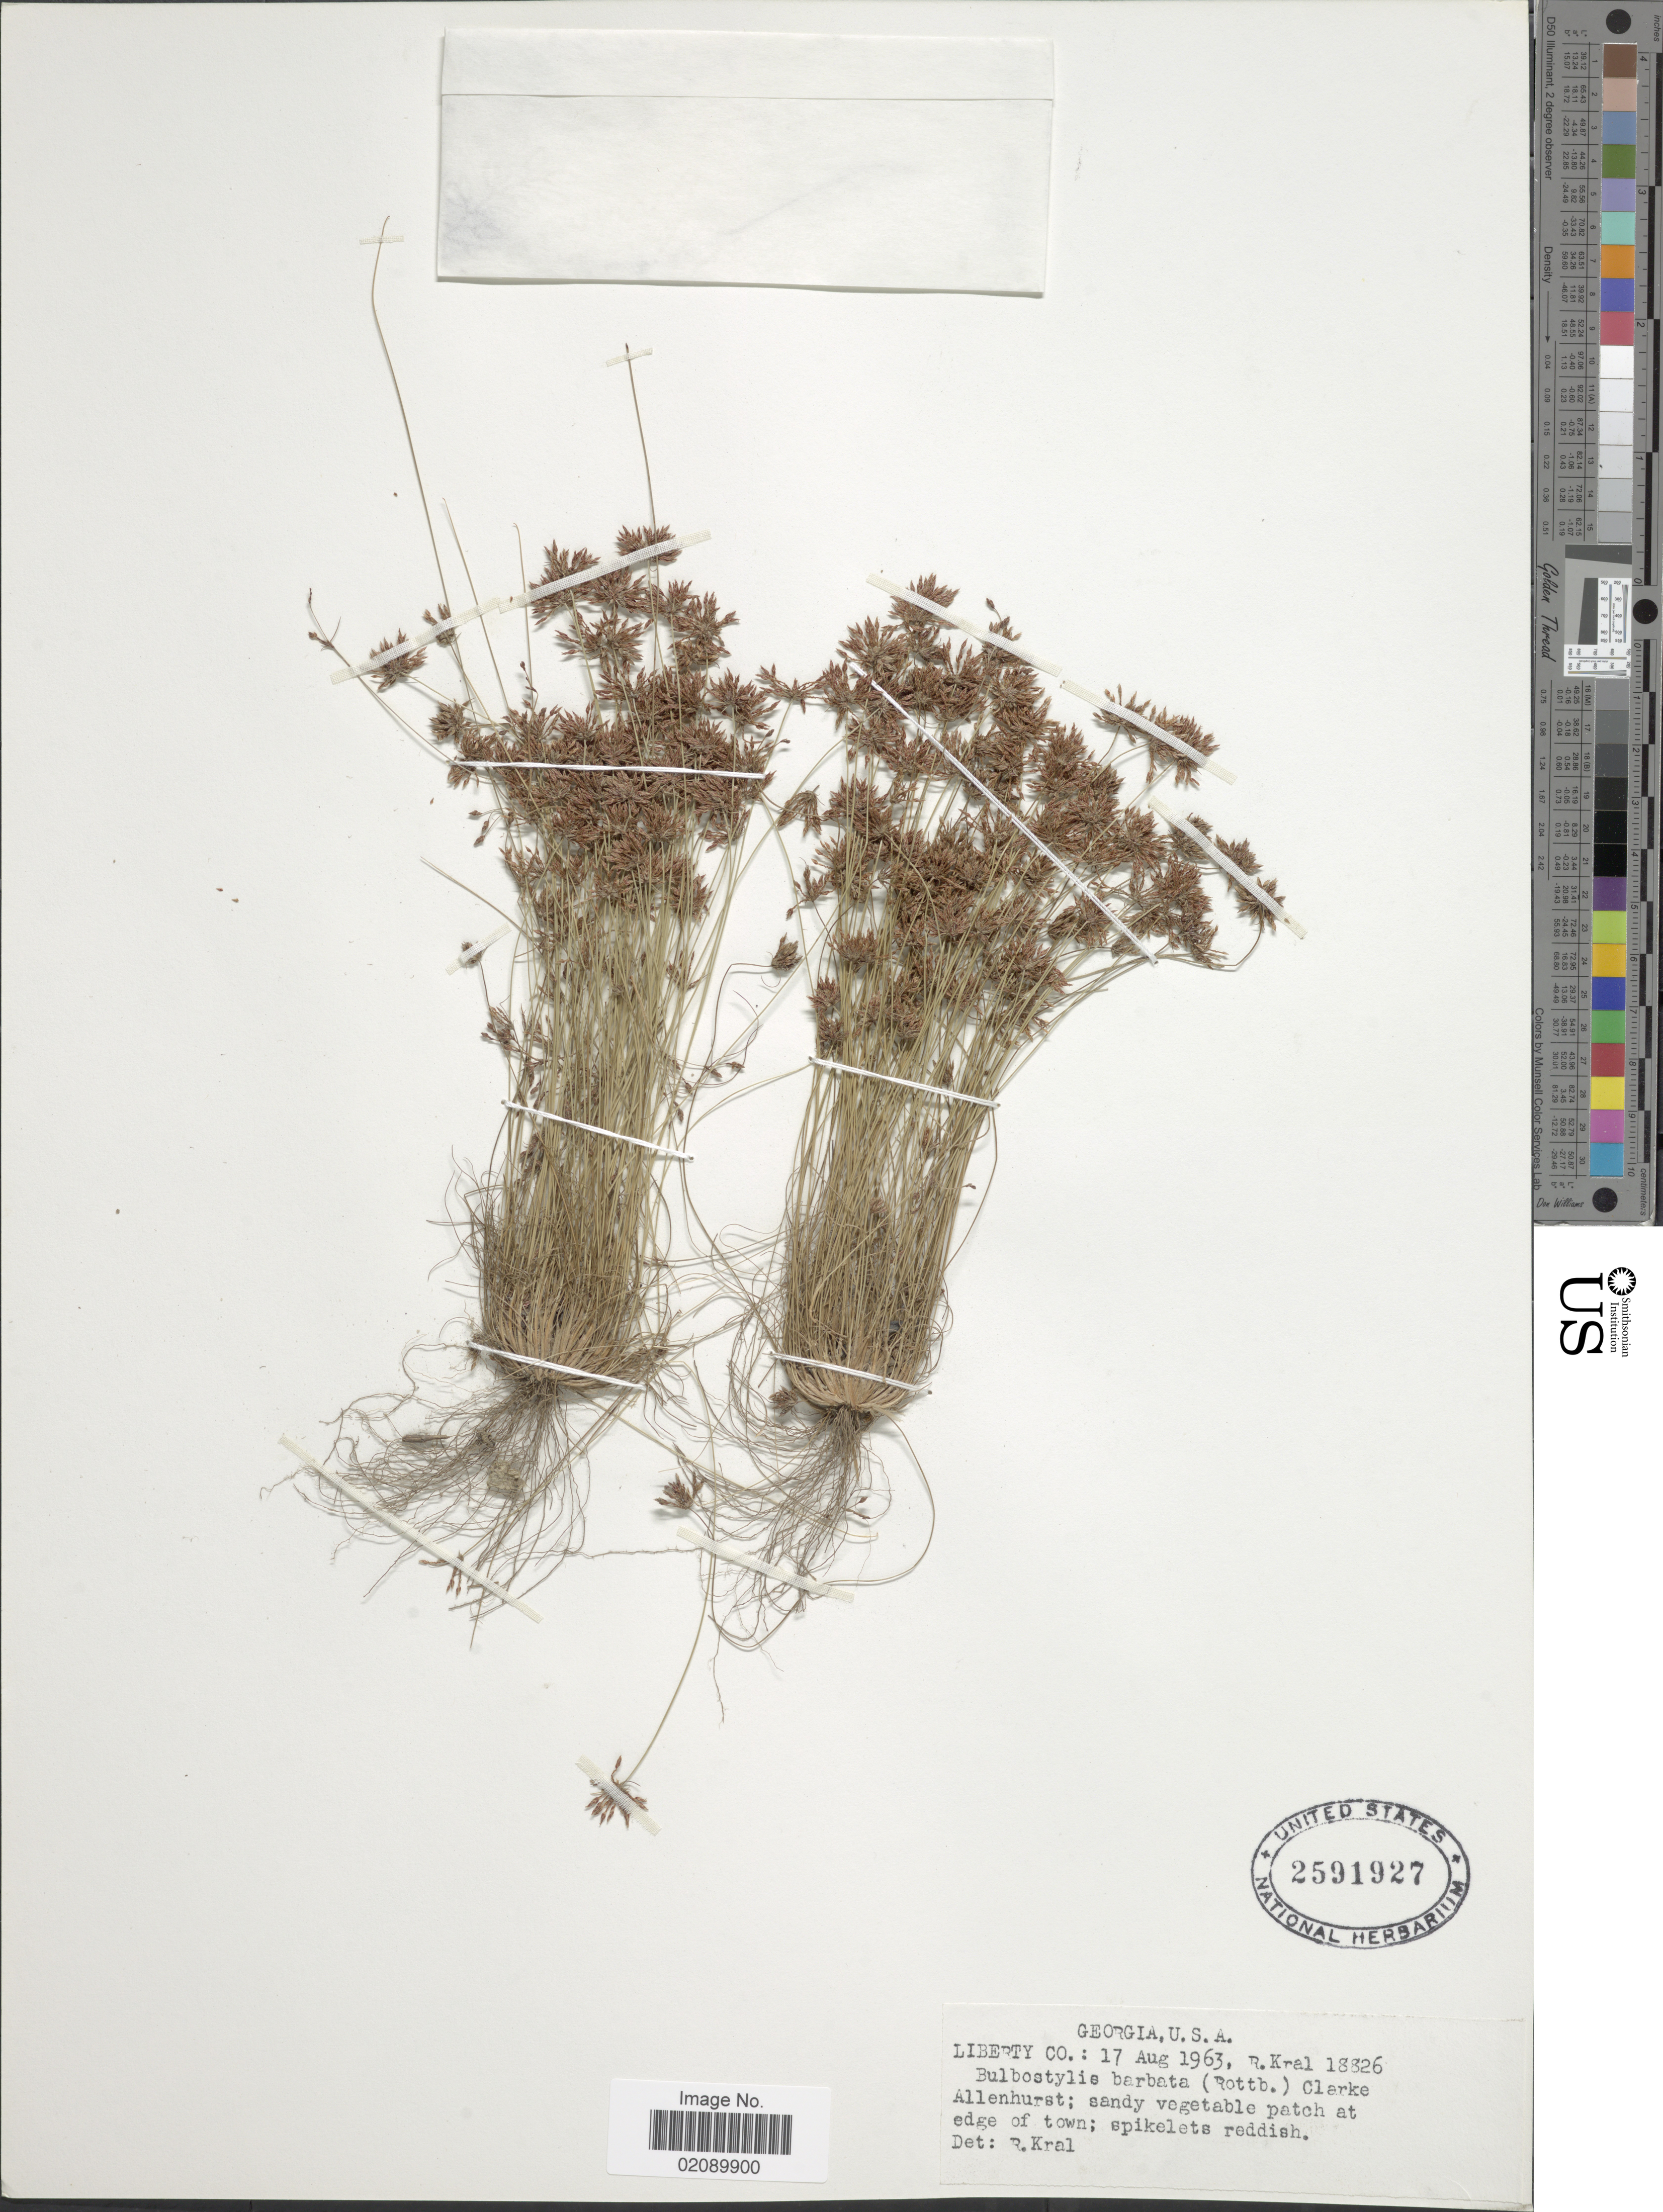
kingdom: Plantae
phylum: Tracheophyta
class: Liliopsida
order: Poales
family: Cyperaceae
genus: Bulbostylis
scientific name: Bulbostylis barbata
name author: (Rottb.) C.B. Clarke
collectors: R. Kral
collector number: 18826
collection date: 1963-08-17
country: United States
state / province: Georgia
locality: Liberty Co. Allenhurst; sandy vegetable patch at edge of town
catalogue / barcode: US 2591927